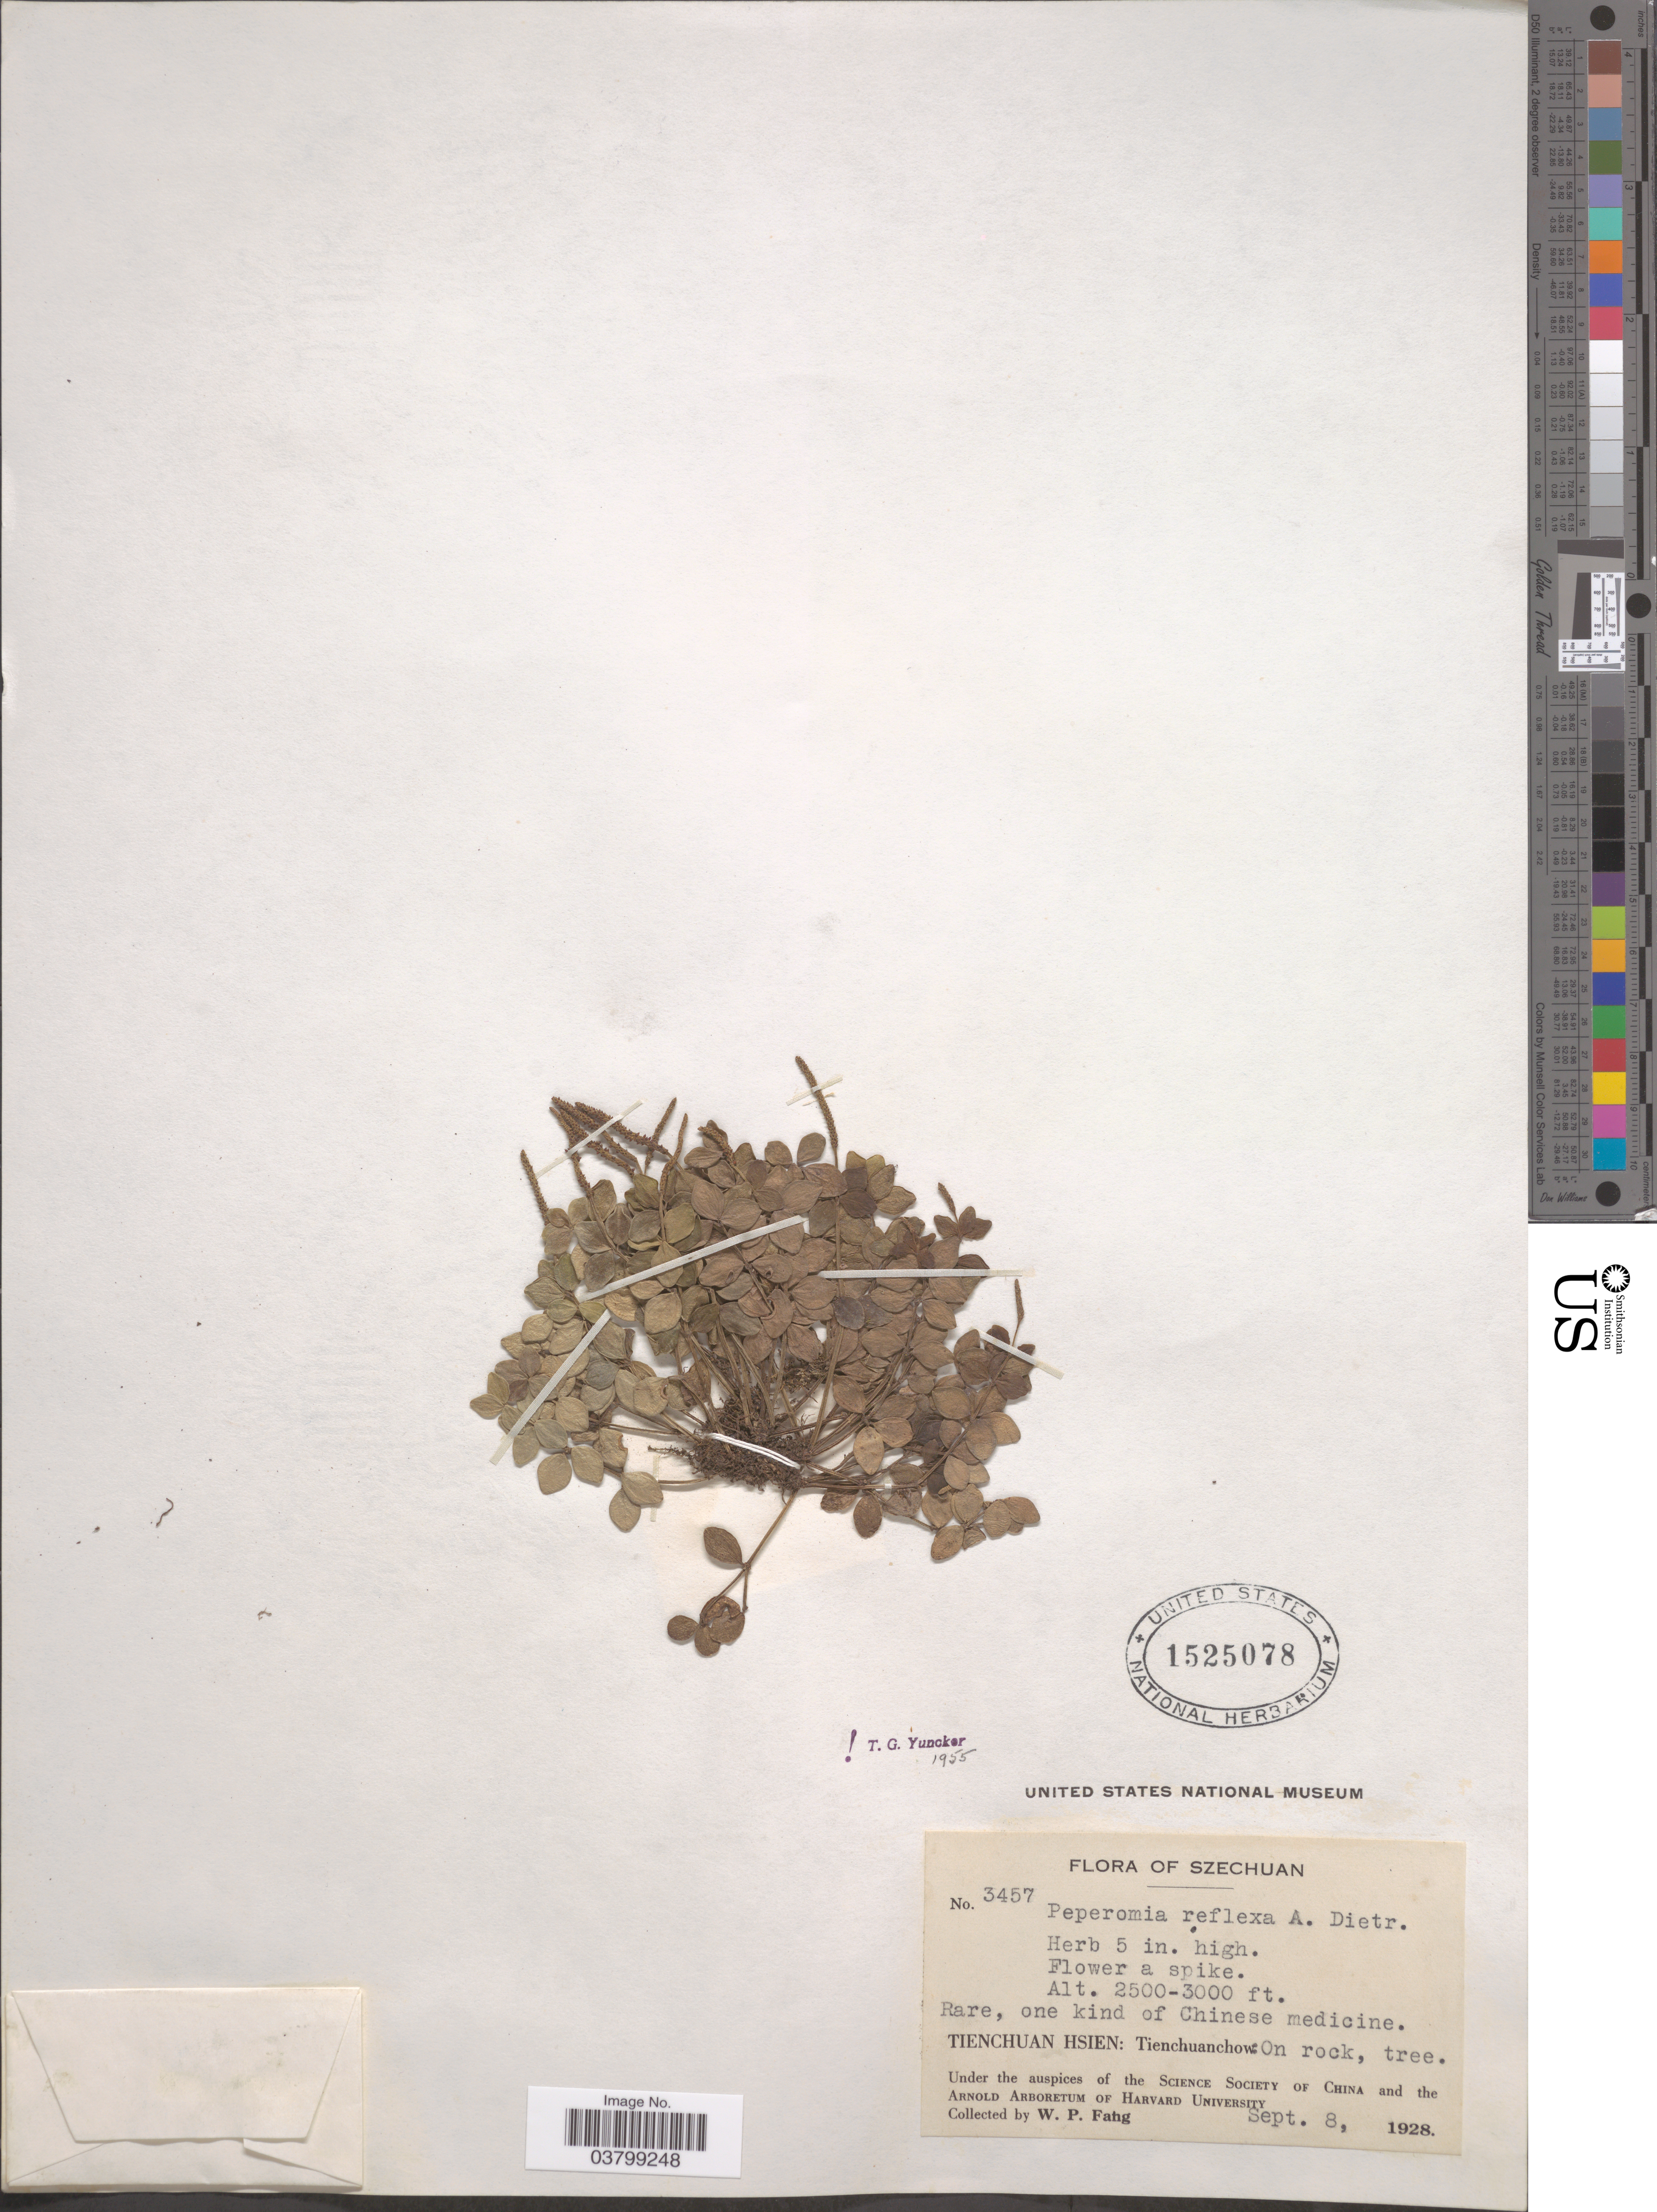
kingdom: Plantae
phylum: Tracheophyta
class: Magnoliopsida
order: Piperales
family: Piperaceae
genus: Peperomia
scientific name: Peperomia reflexa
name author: (L. f.) A. Dietr.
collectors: W. P. Fang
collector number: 3457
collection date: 1928-09-08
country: China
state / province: Sichuan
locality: Szechuan. Tienchuan Hsien: Tienchuanchow: On rock.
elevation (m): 762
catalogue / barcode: US 1525078